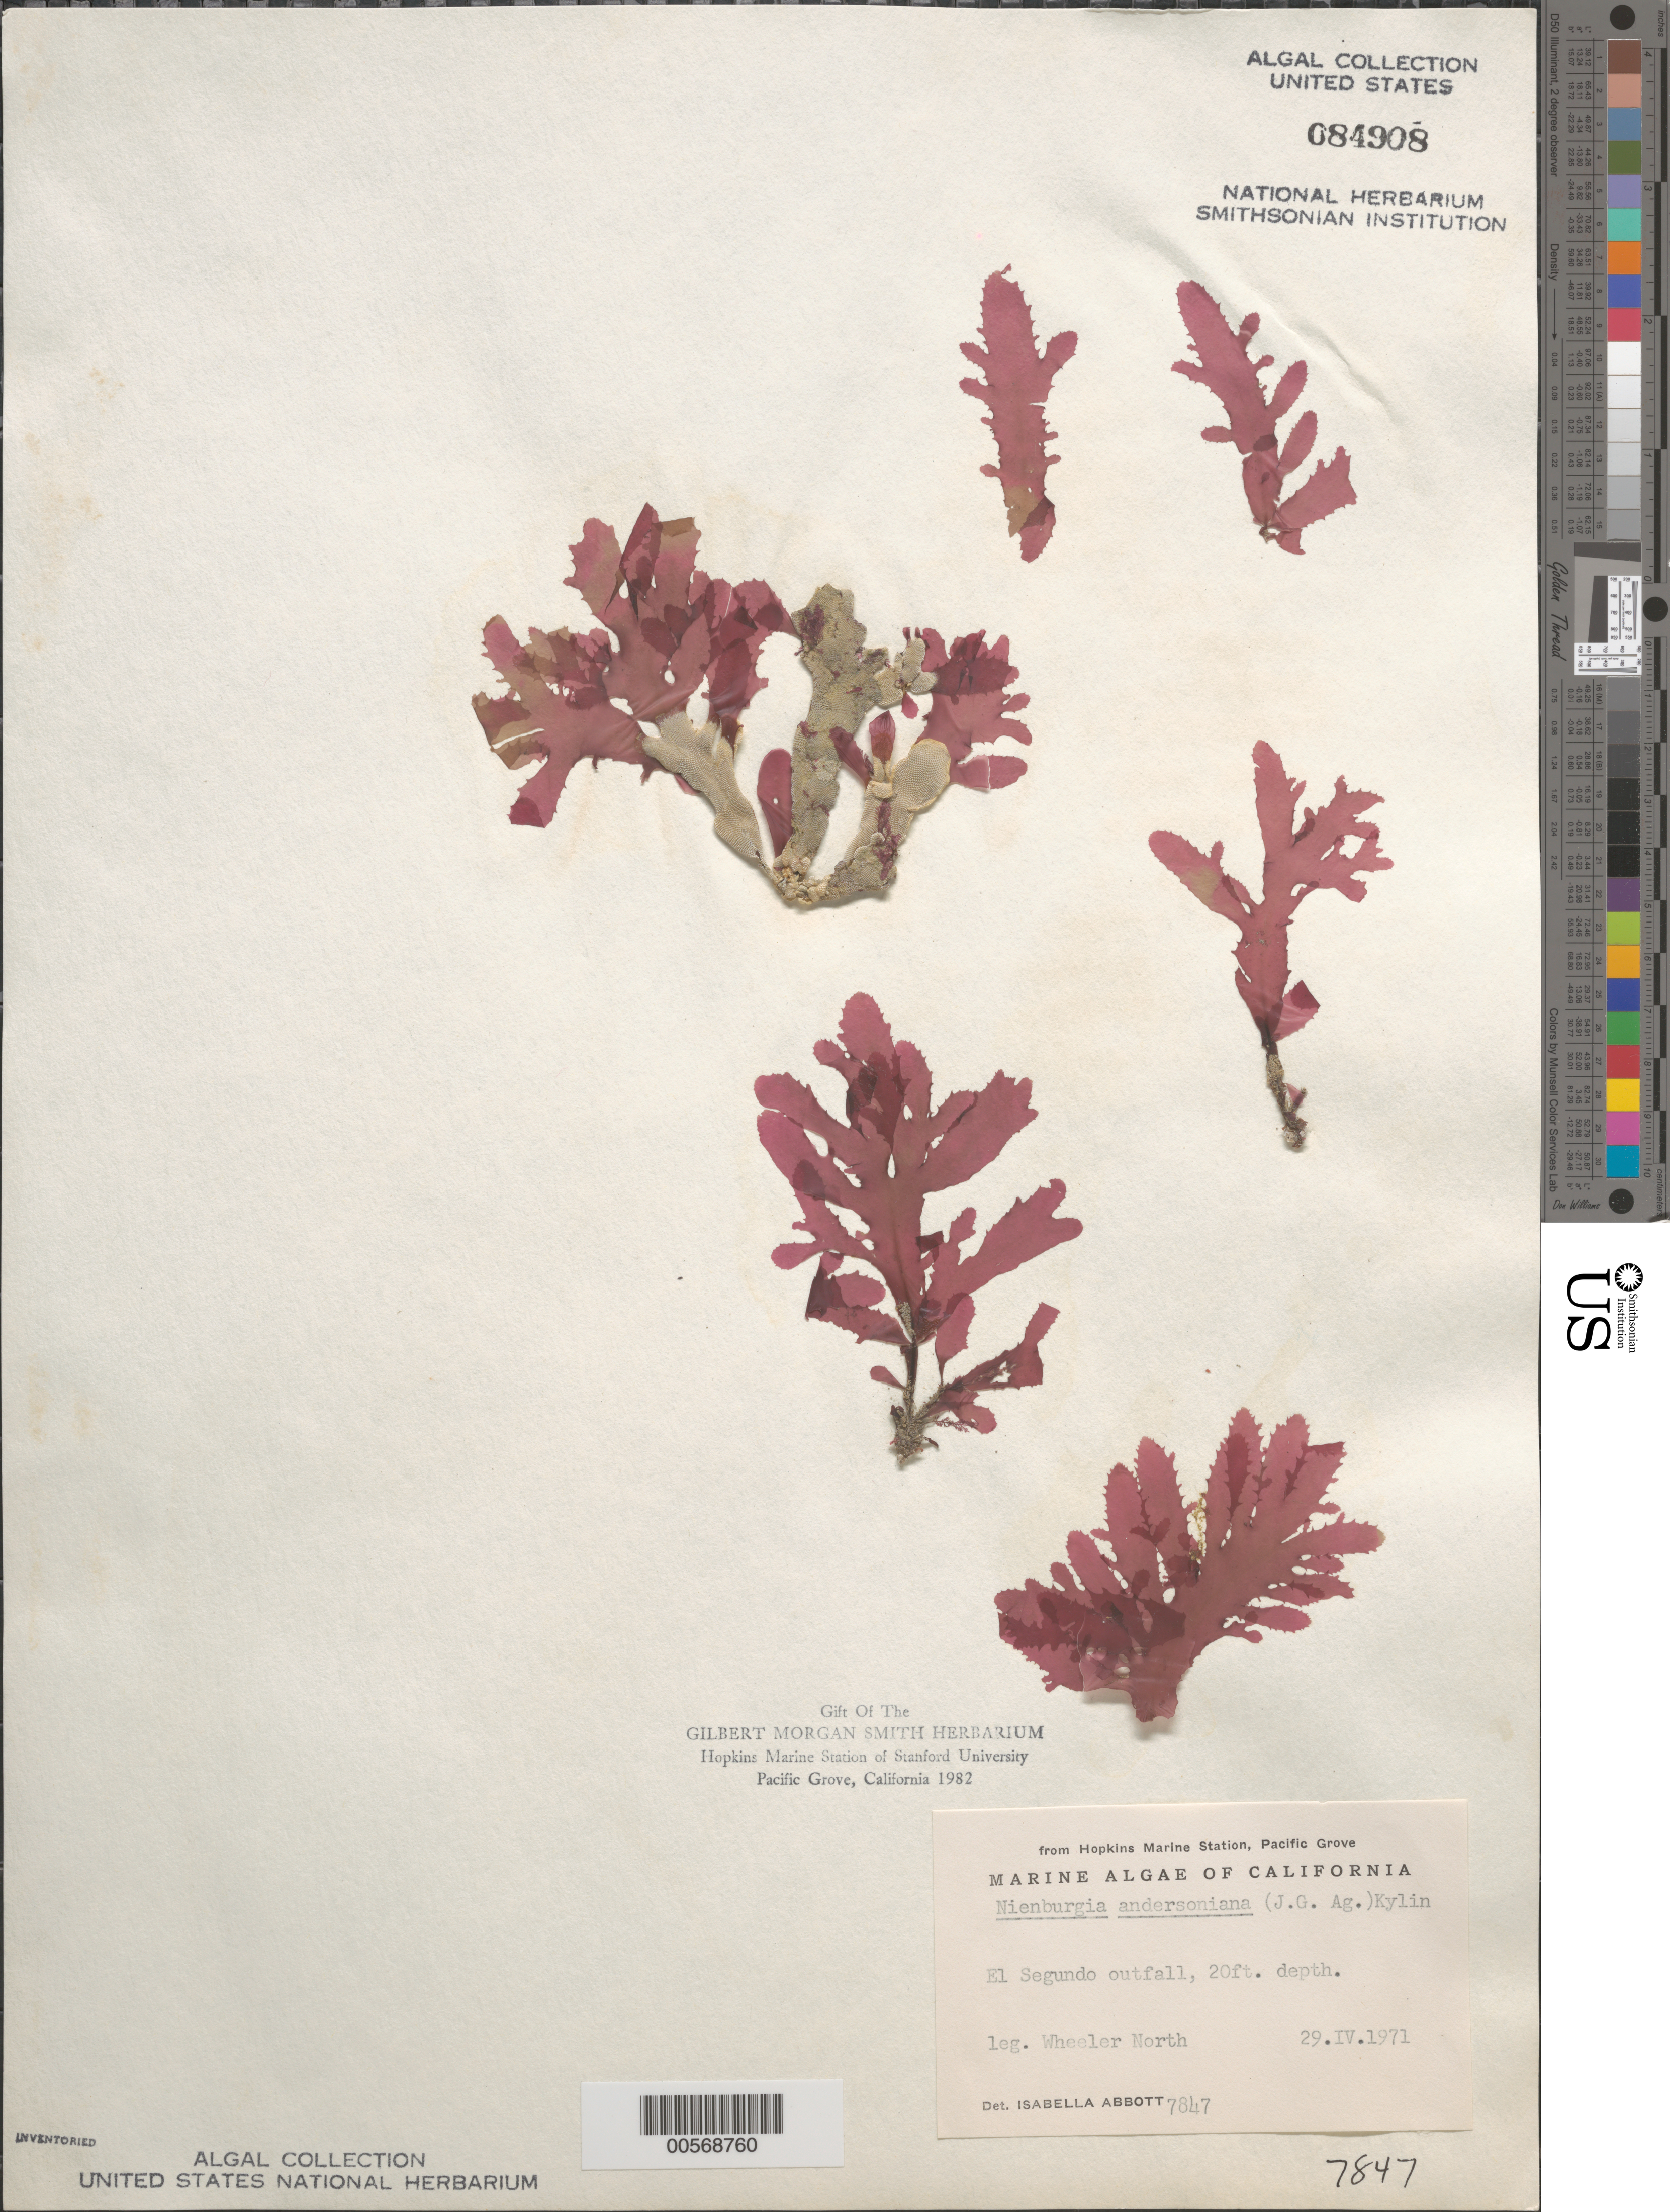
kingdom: Plantae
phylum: Rhodophyta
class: Florideophyceae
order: Ceramiales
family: Delesseriaceae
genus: Nienburgia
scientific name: Nienburgia andersoniana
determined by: Abbott, Isabella A.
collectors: W. North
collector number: IAA 7847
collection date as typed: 29 Apr 1971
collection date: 1971-04-29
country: United States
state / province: California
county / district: Los Angeles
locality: El Segundo outfall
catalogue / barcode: US 84908